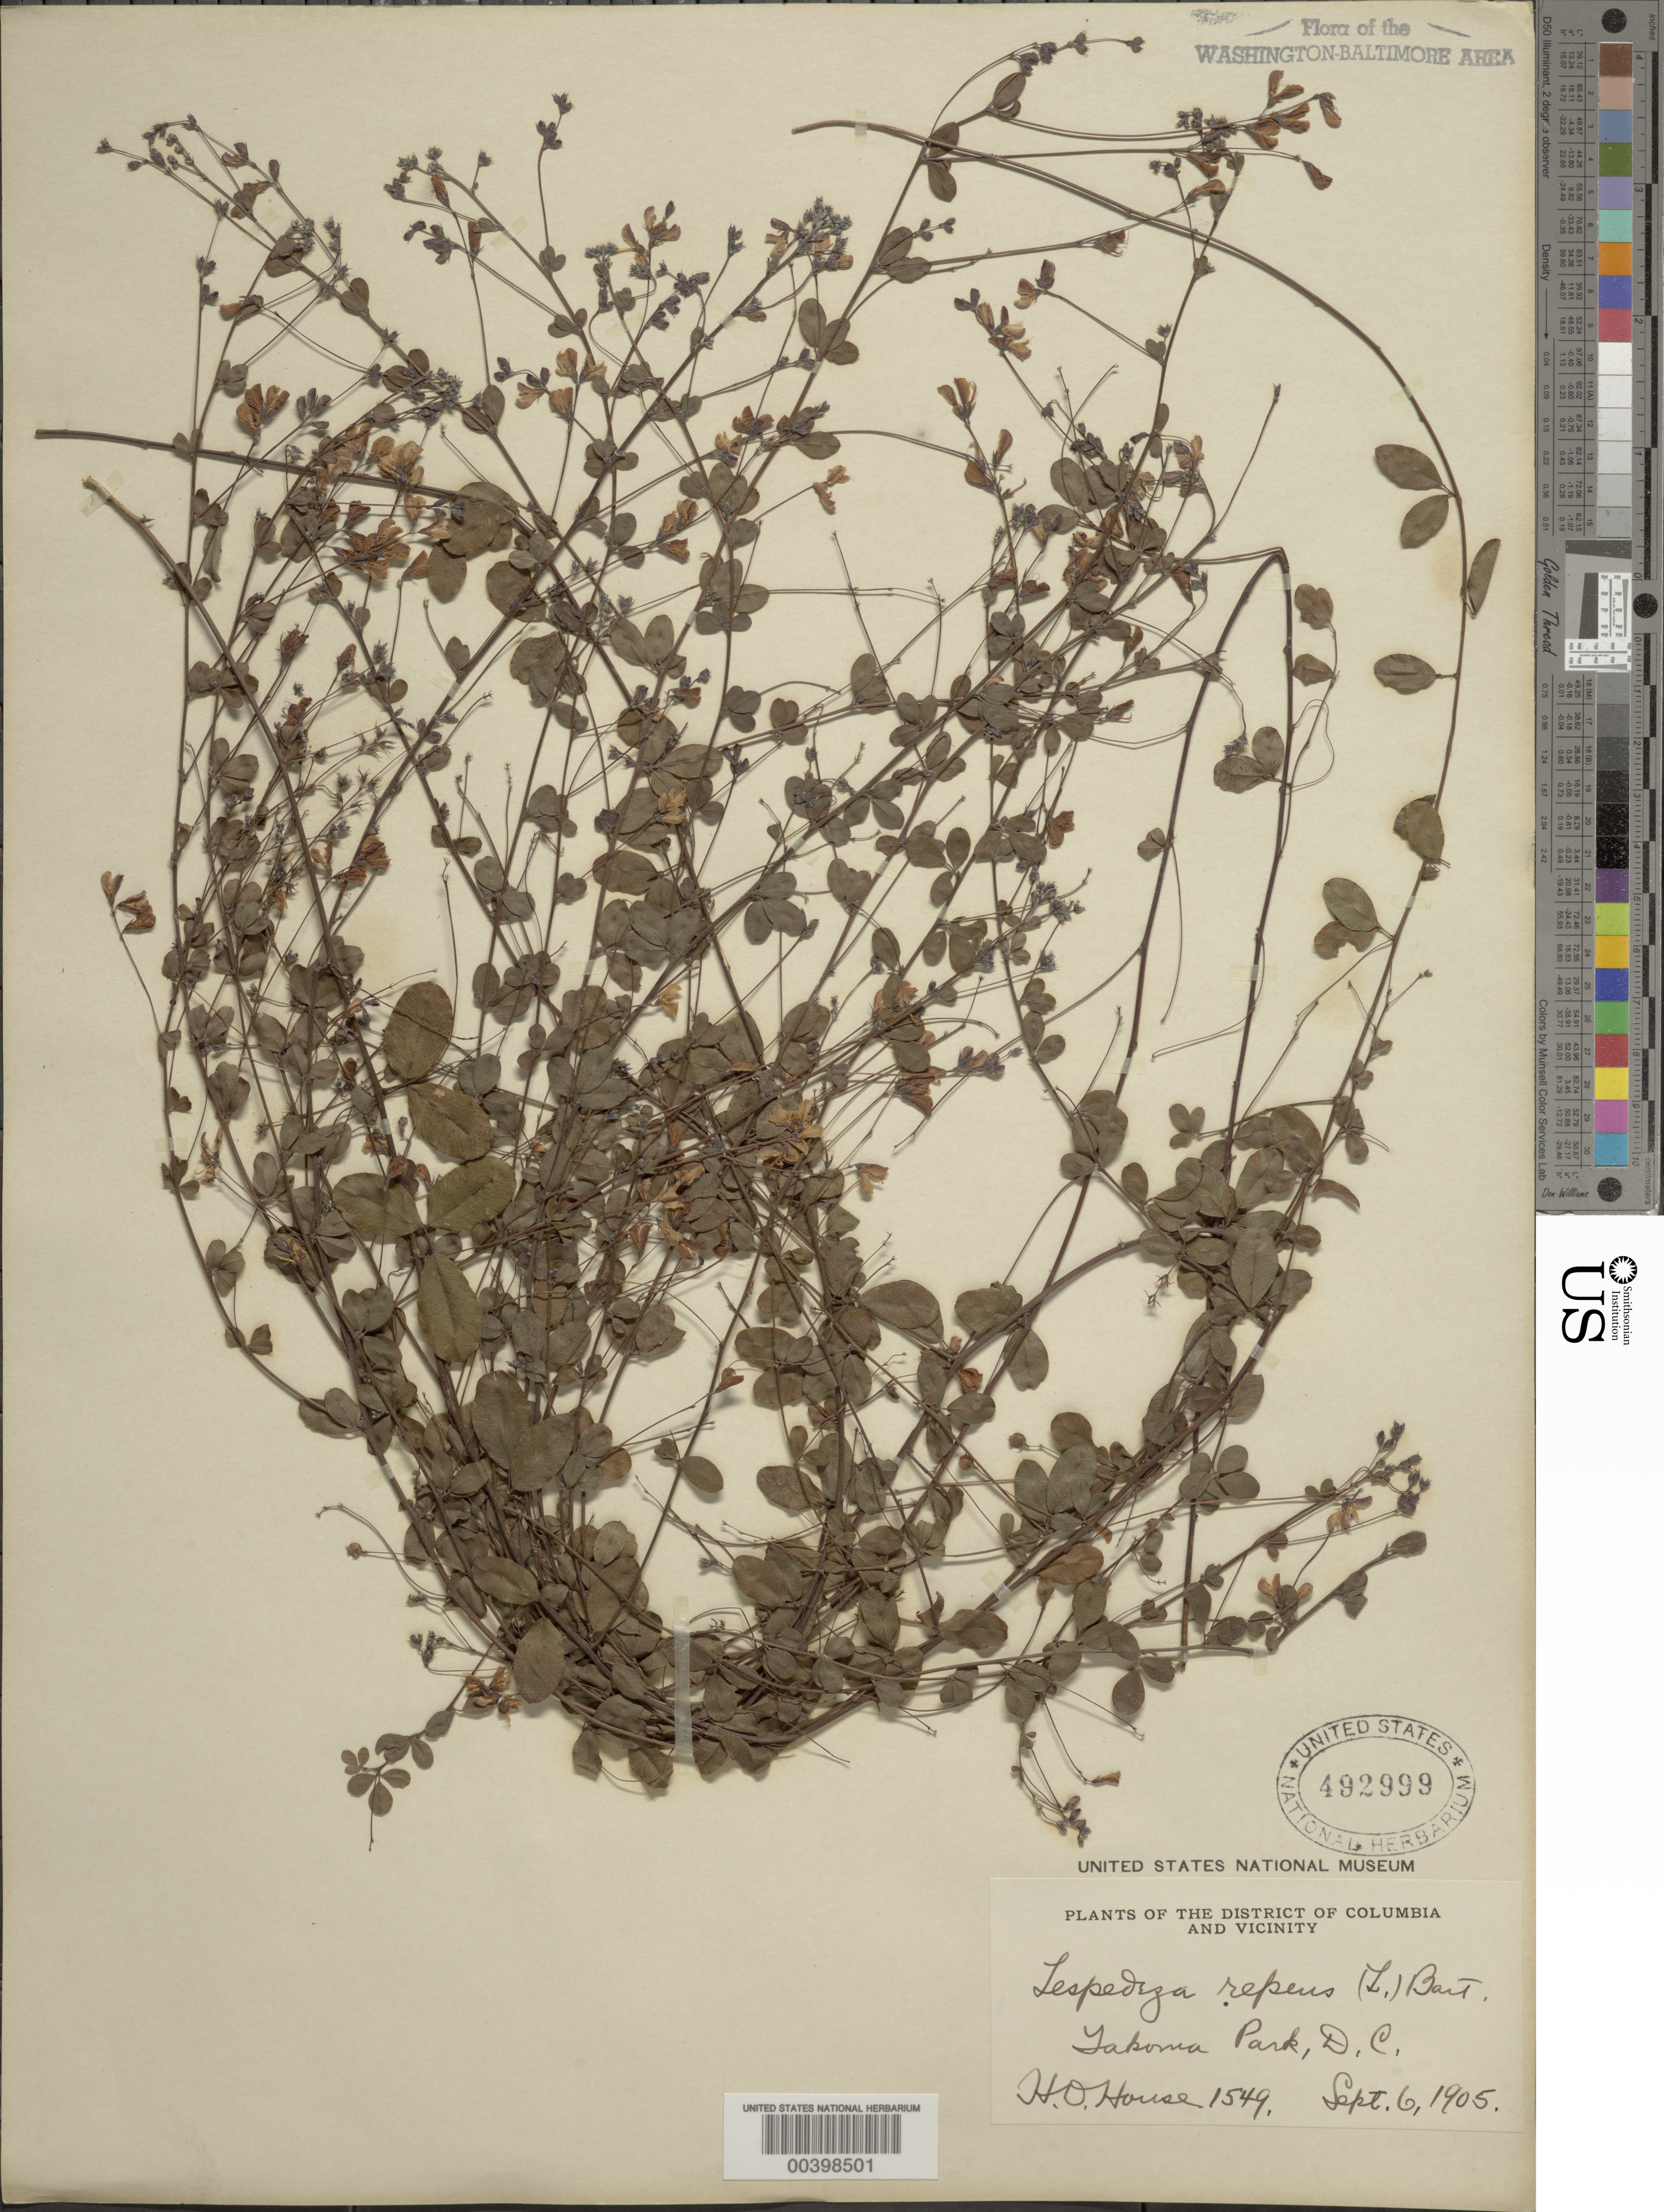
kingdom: Plantae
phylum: Tracheophyta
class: Magnoliopsida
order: Fabales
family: Fabaceae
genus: Lespedeza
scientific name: Lespedeza repens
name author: (L.) W.P.C. Barton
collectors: H. D. House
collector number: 1549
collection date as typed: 06 Sep 1905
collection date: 1905-09-06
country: United States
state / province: Maryland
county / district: Montgomery / Prince George's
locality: Takoma Park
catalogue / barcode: US 492999